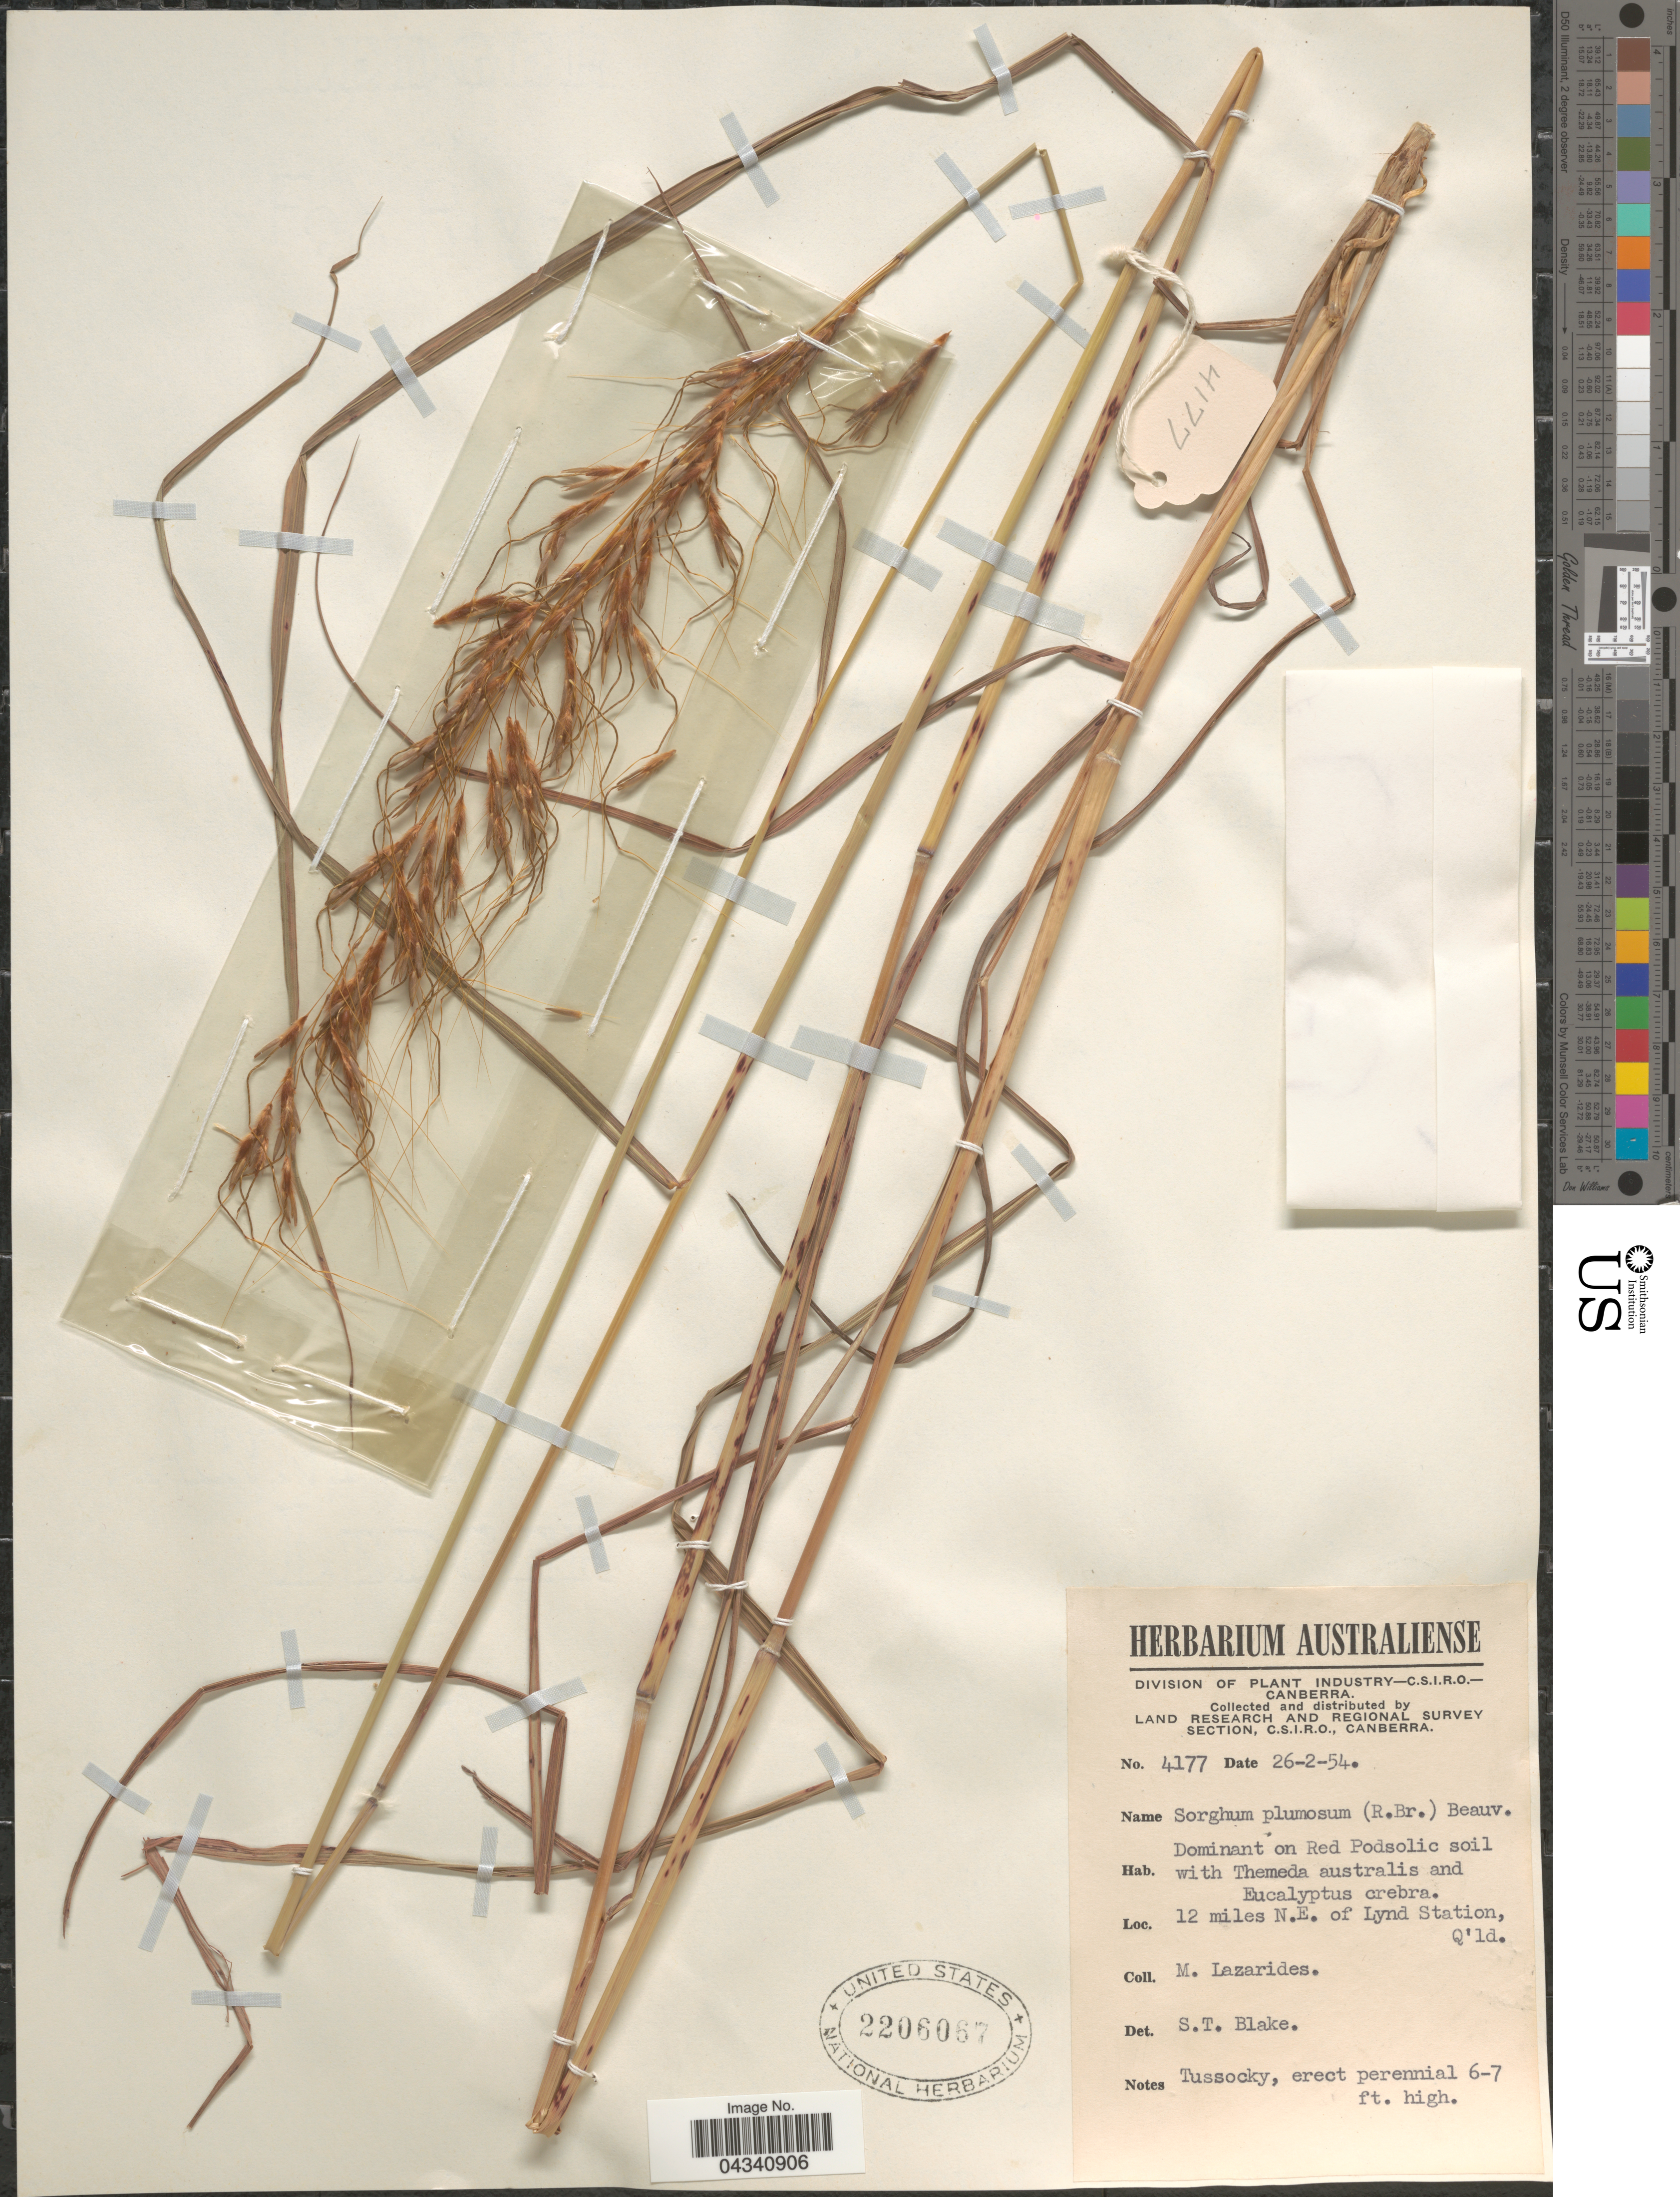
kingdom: Plantae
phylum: Tracheophyta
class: Liliopsida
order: Poales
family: Poaceae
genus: Sorghum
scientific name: Sorghum plumosum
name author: (R. Br.) P. Beauv.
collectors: M. Lazarides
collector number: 4177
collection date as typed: Transcribed d/m/y: 26/2/4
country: Australia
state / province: Queensland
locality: Land Research and Regional Survey Section, C.S.I.R.O. 12 miles N.E. of Lynd Station.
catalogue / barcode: US 2206067